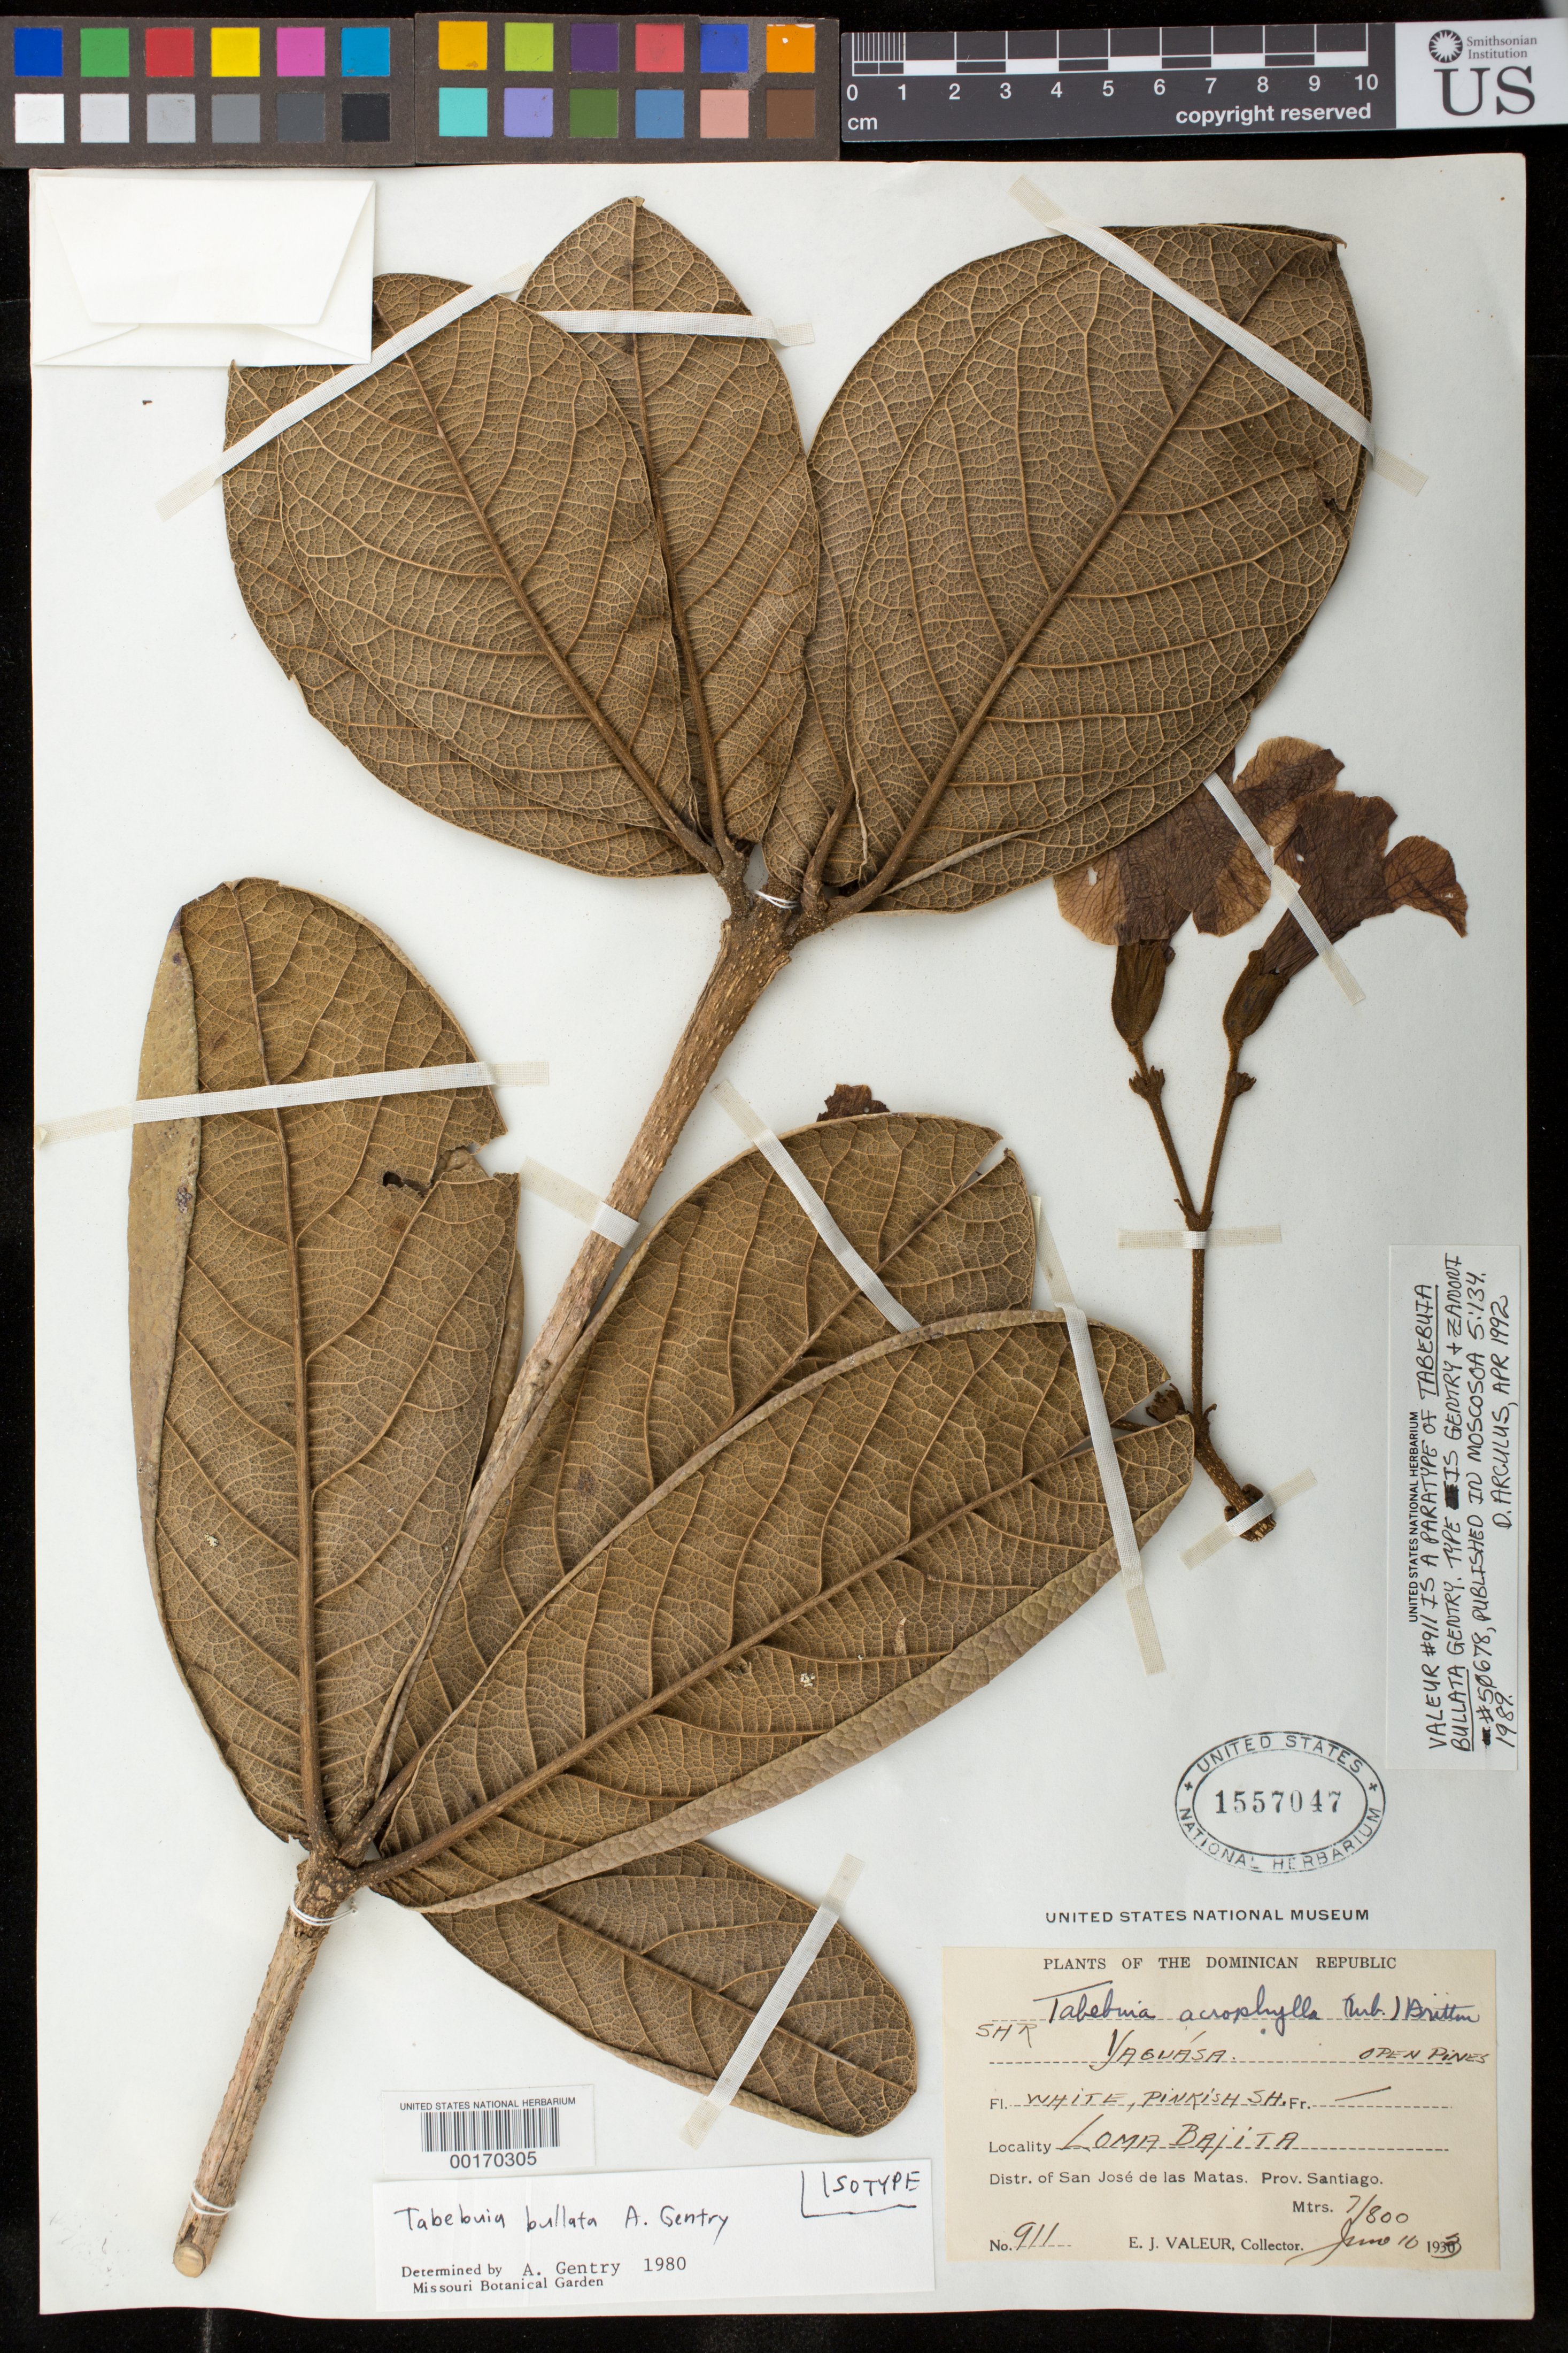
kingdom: Plantae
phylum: Tracheophyta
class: Magnoliopsida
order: Lamiales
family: Bignoniaceae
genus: Tabebuia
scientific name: Tabebuia bullata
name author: A.H. Gentry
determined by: Gentry, A.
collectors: E. Valeur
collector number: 911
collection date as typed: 10 Jun 1930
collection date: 1930-06-10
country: Dominican Republic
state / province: Santiago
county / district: San José de Las Matas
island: Hispaniola Island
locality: Loma Bajita, San Jose de las Matas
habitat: open pines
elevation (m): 700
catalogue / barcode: US 1557047